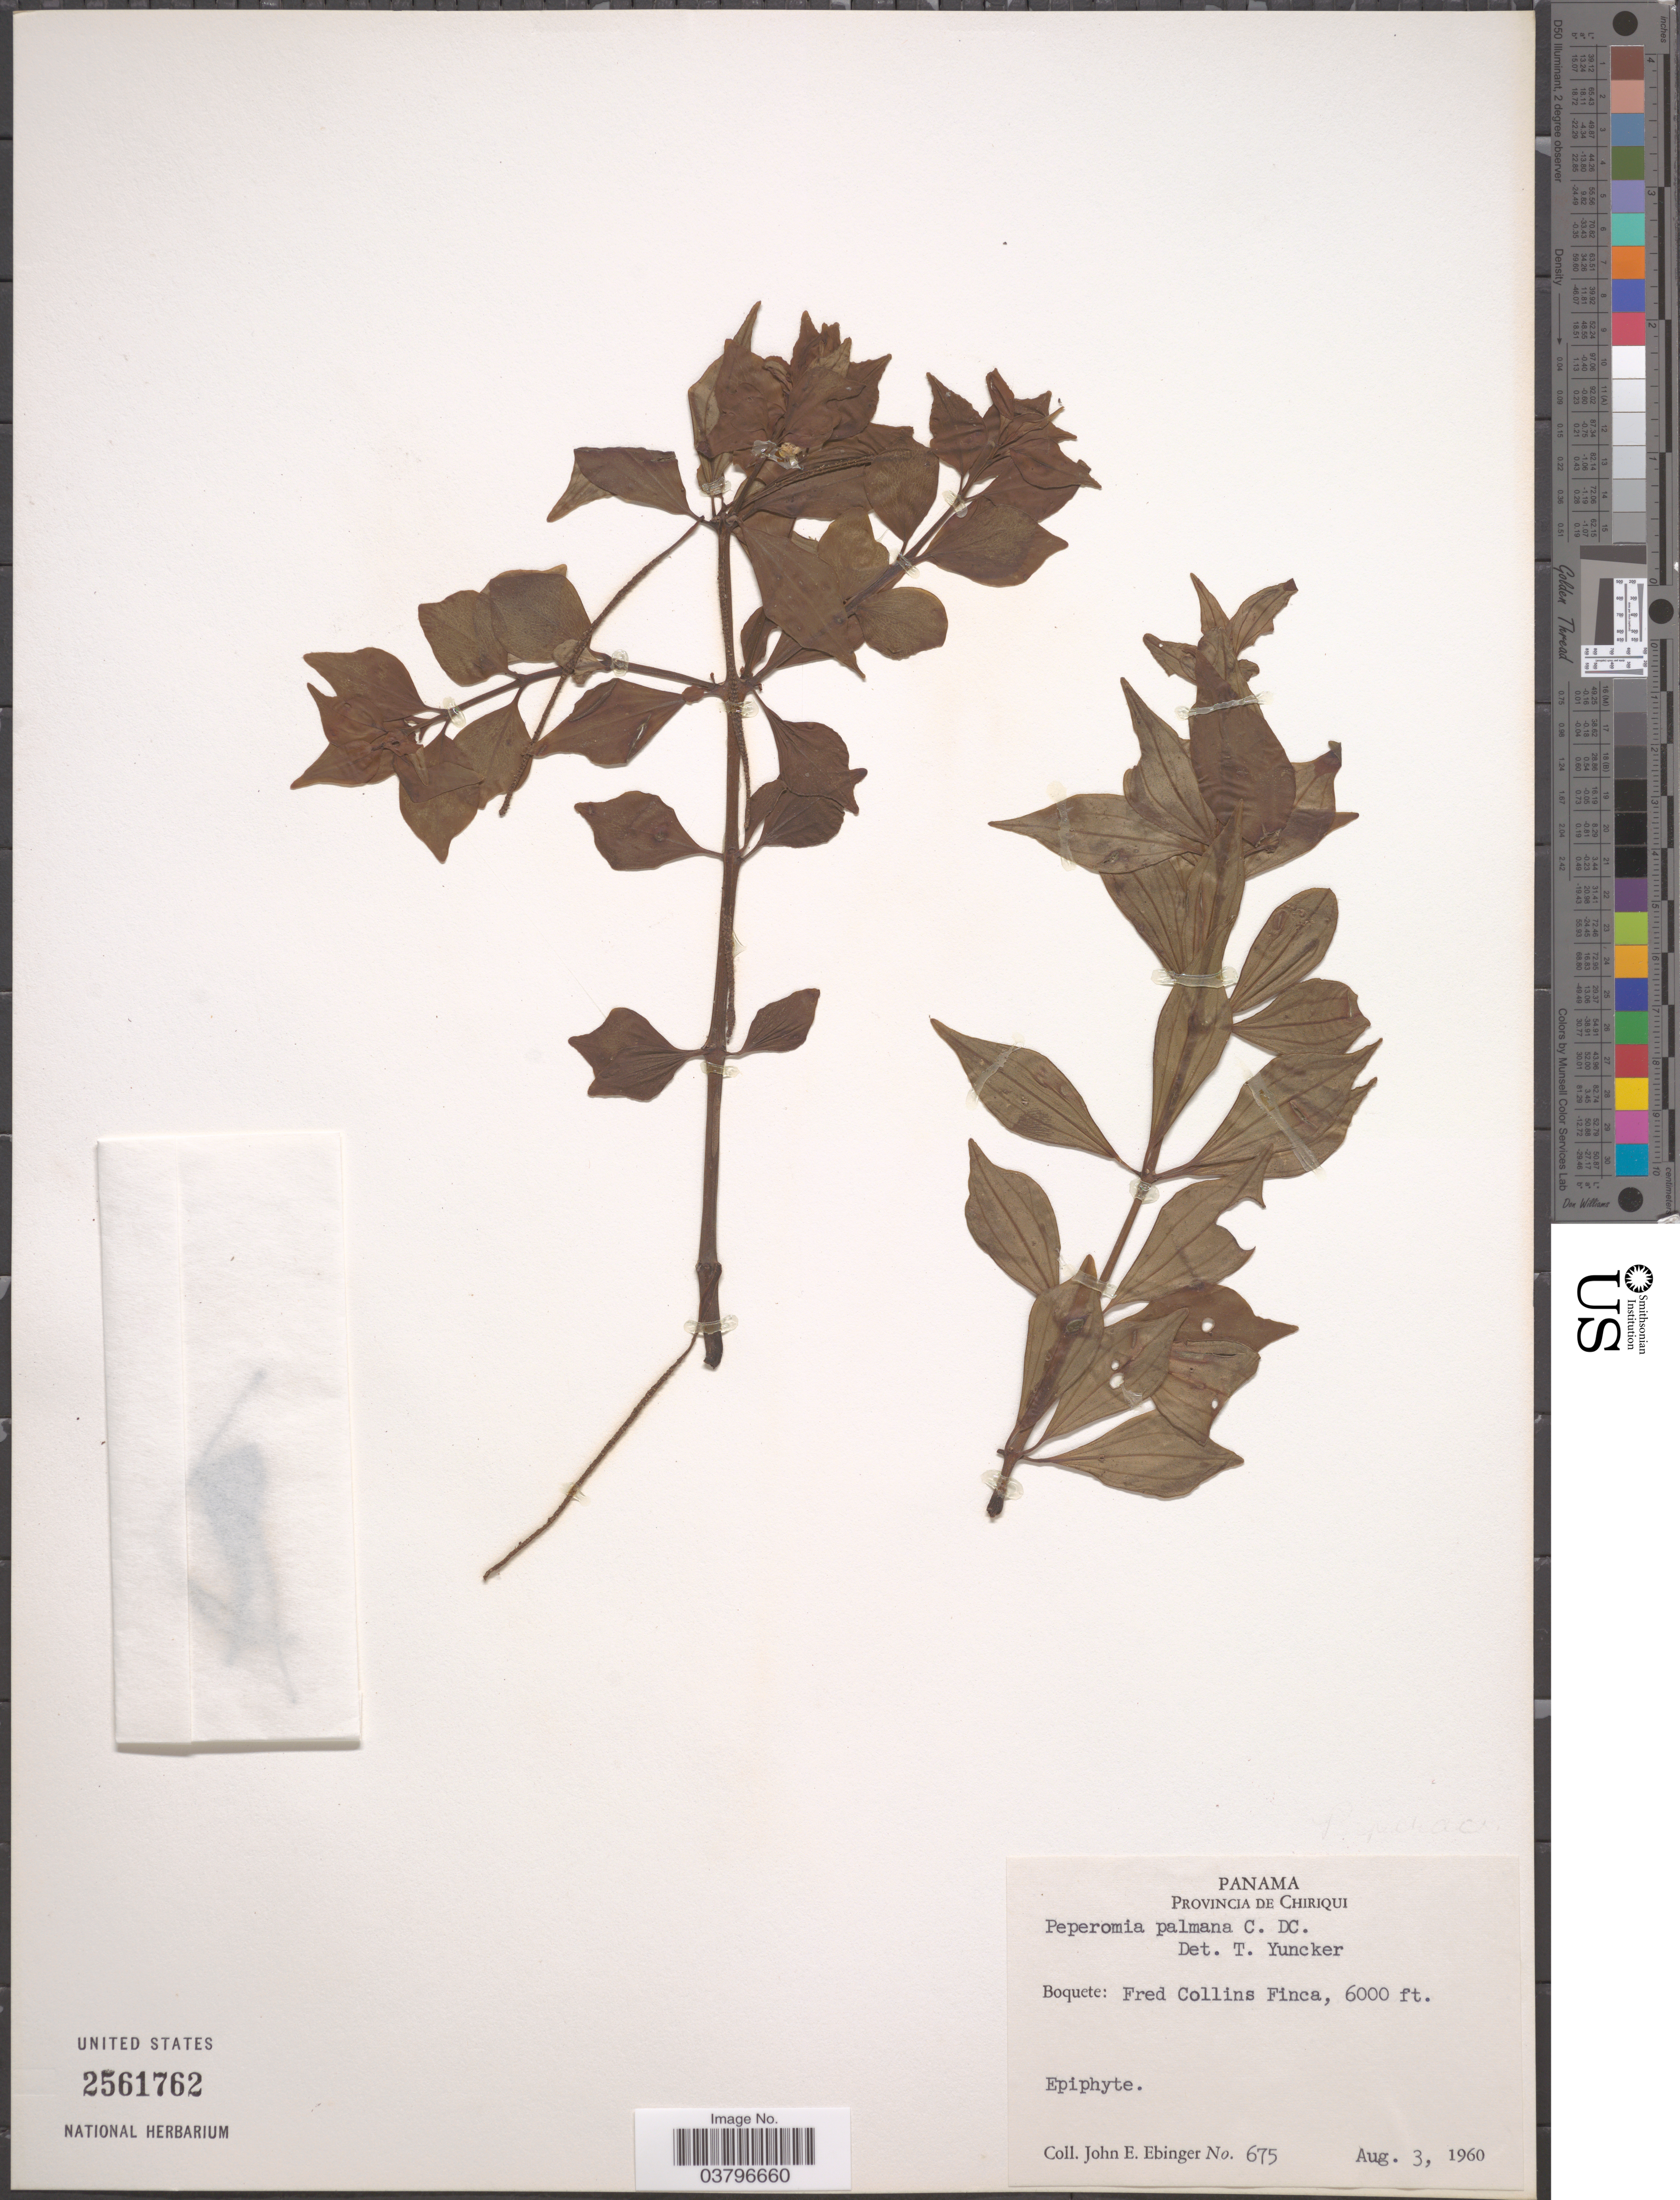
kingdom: Plantae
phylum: Tracheophyta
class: Magnoliopsida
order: Piperales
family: Piperaceae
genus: Peperomia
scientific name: Peperomia palmana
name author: C. DC.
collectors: J. Ebinger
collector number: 675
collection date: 1960-08-03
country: Panama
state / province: Chiriqui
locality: Boquete: Fred Collins Finca.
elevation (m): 1829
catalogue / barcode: US 2561762